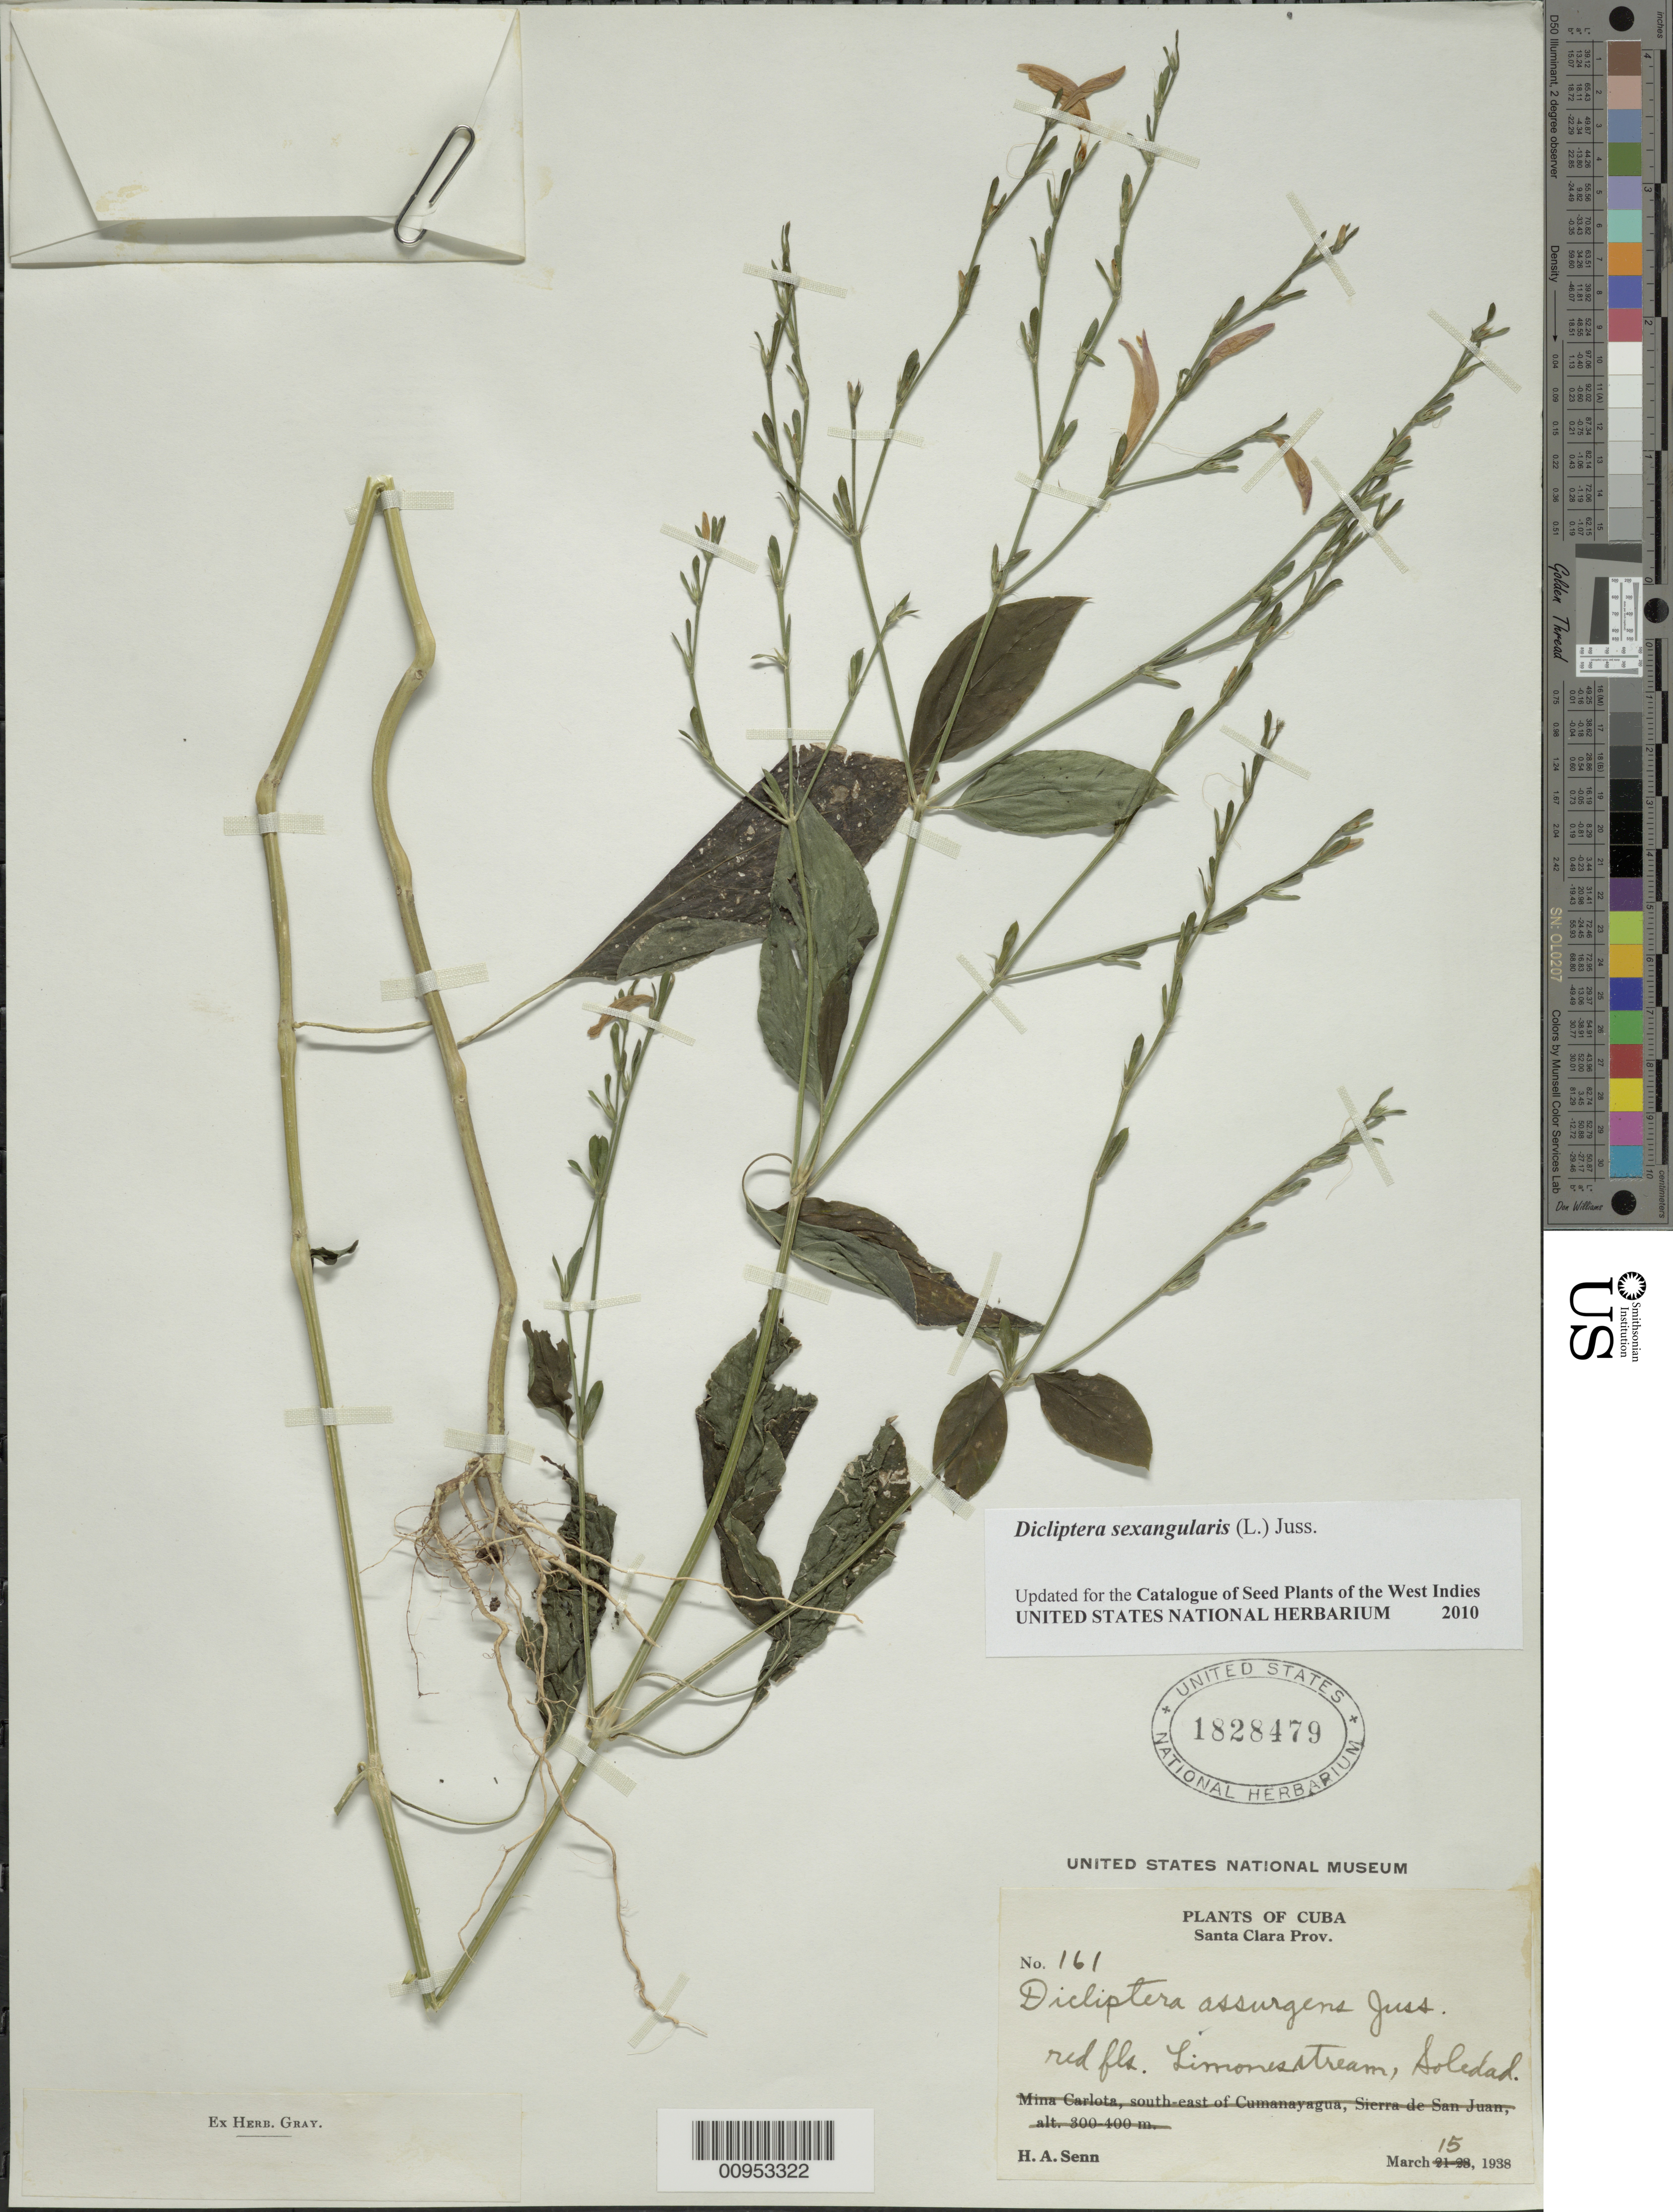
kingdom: Plantae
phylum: Tracheophyta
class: Magnoliopsida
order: Lamiales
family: Acanthaceae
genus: Dicliptera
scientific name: Dicliptera sexangularis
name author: (L.) Juss.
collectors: H. A. Senn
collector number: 161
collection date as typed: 15 Mar 1938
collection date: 1938-03-15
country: Cuba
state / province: Cienfuegos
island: Cuba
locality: Soledad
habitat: Limestone stream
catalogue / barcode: US 1828479